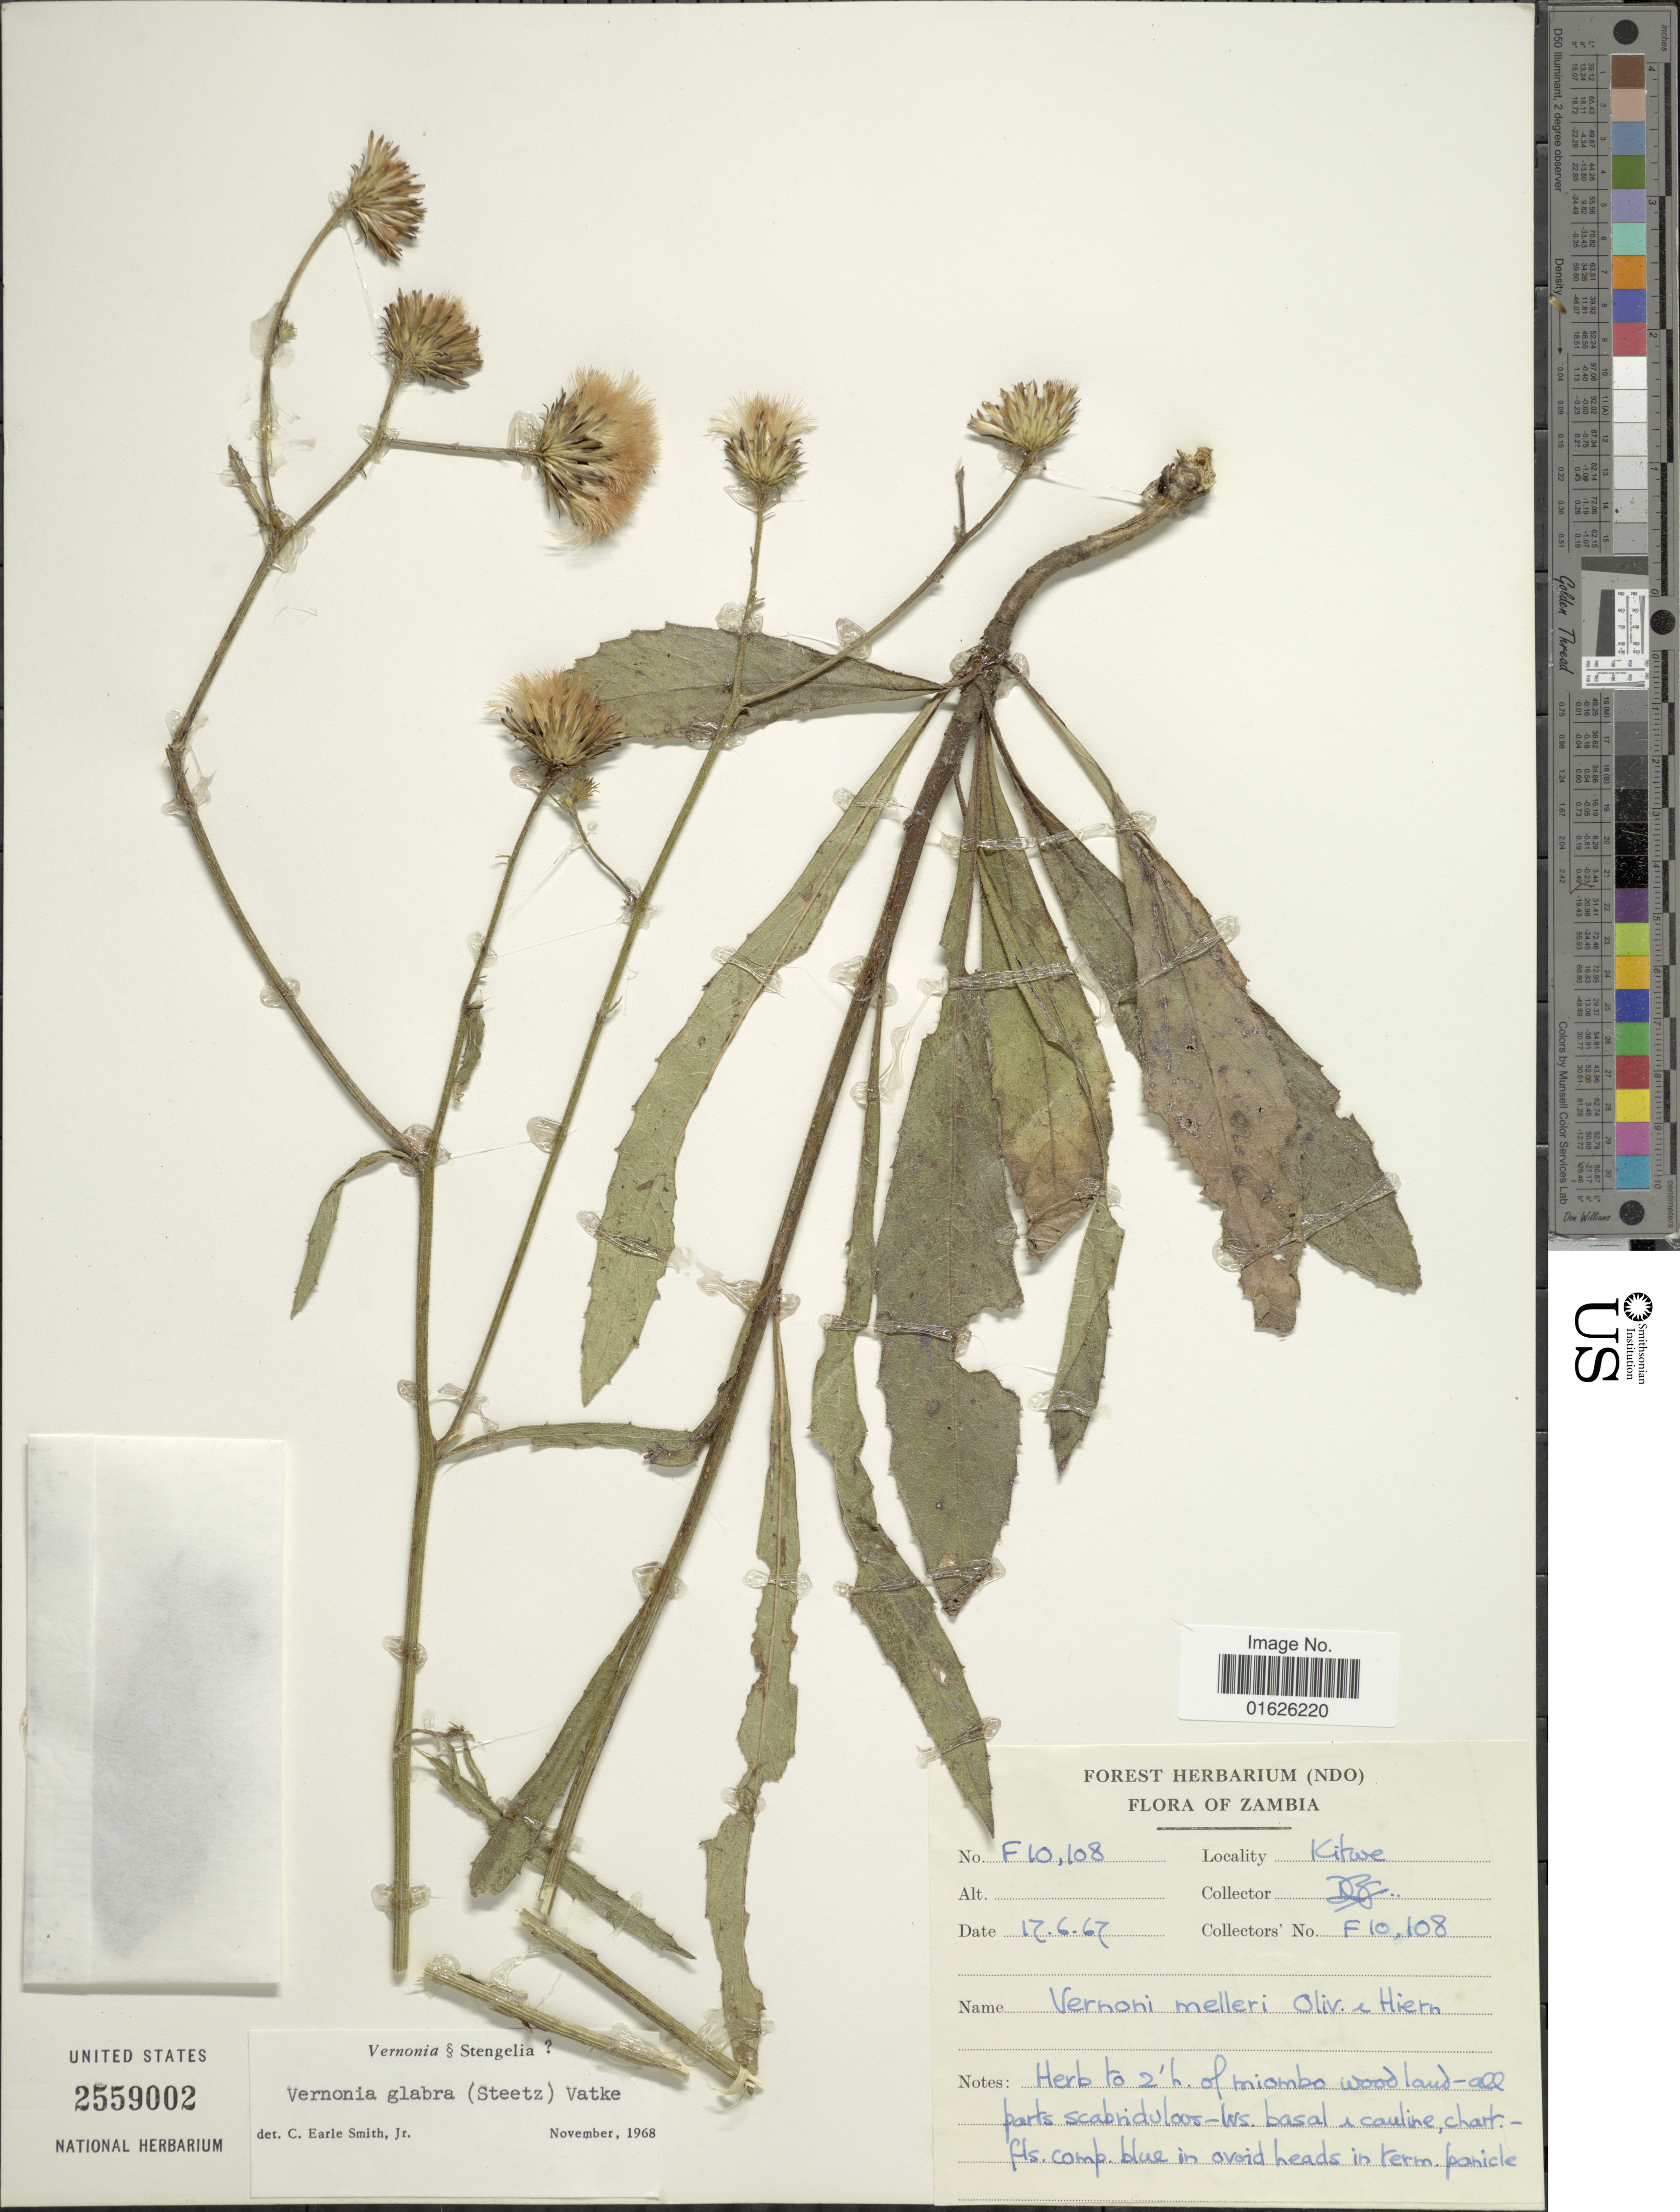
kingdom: Plantae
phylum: Tracheophyta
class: Magnoliopsida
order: Asterales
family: Asteraceae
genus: Linzia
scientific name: Linzia melleri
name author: (Oliv. & Hiern) H. Rob.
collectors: D. B. Fanshawe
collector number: F10108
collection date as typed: Transcribed d/m/y: 17/6/67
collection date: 1967-06-17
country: Zambia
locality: Kitwe.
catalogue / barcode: US 2559002